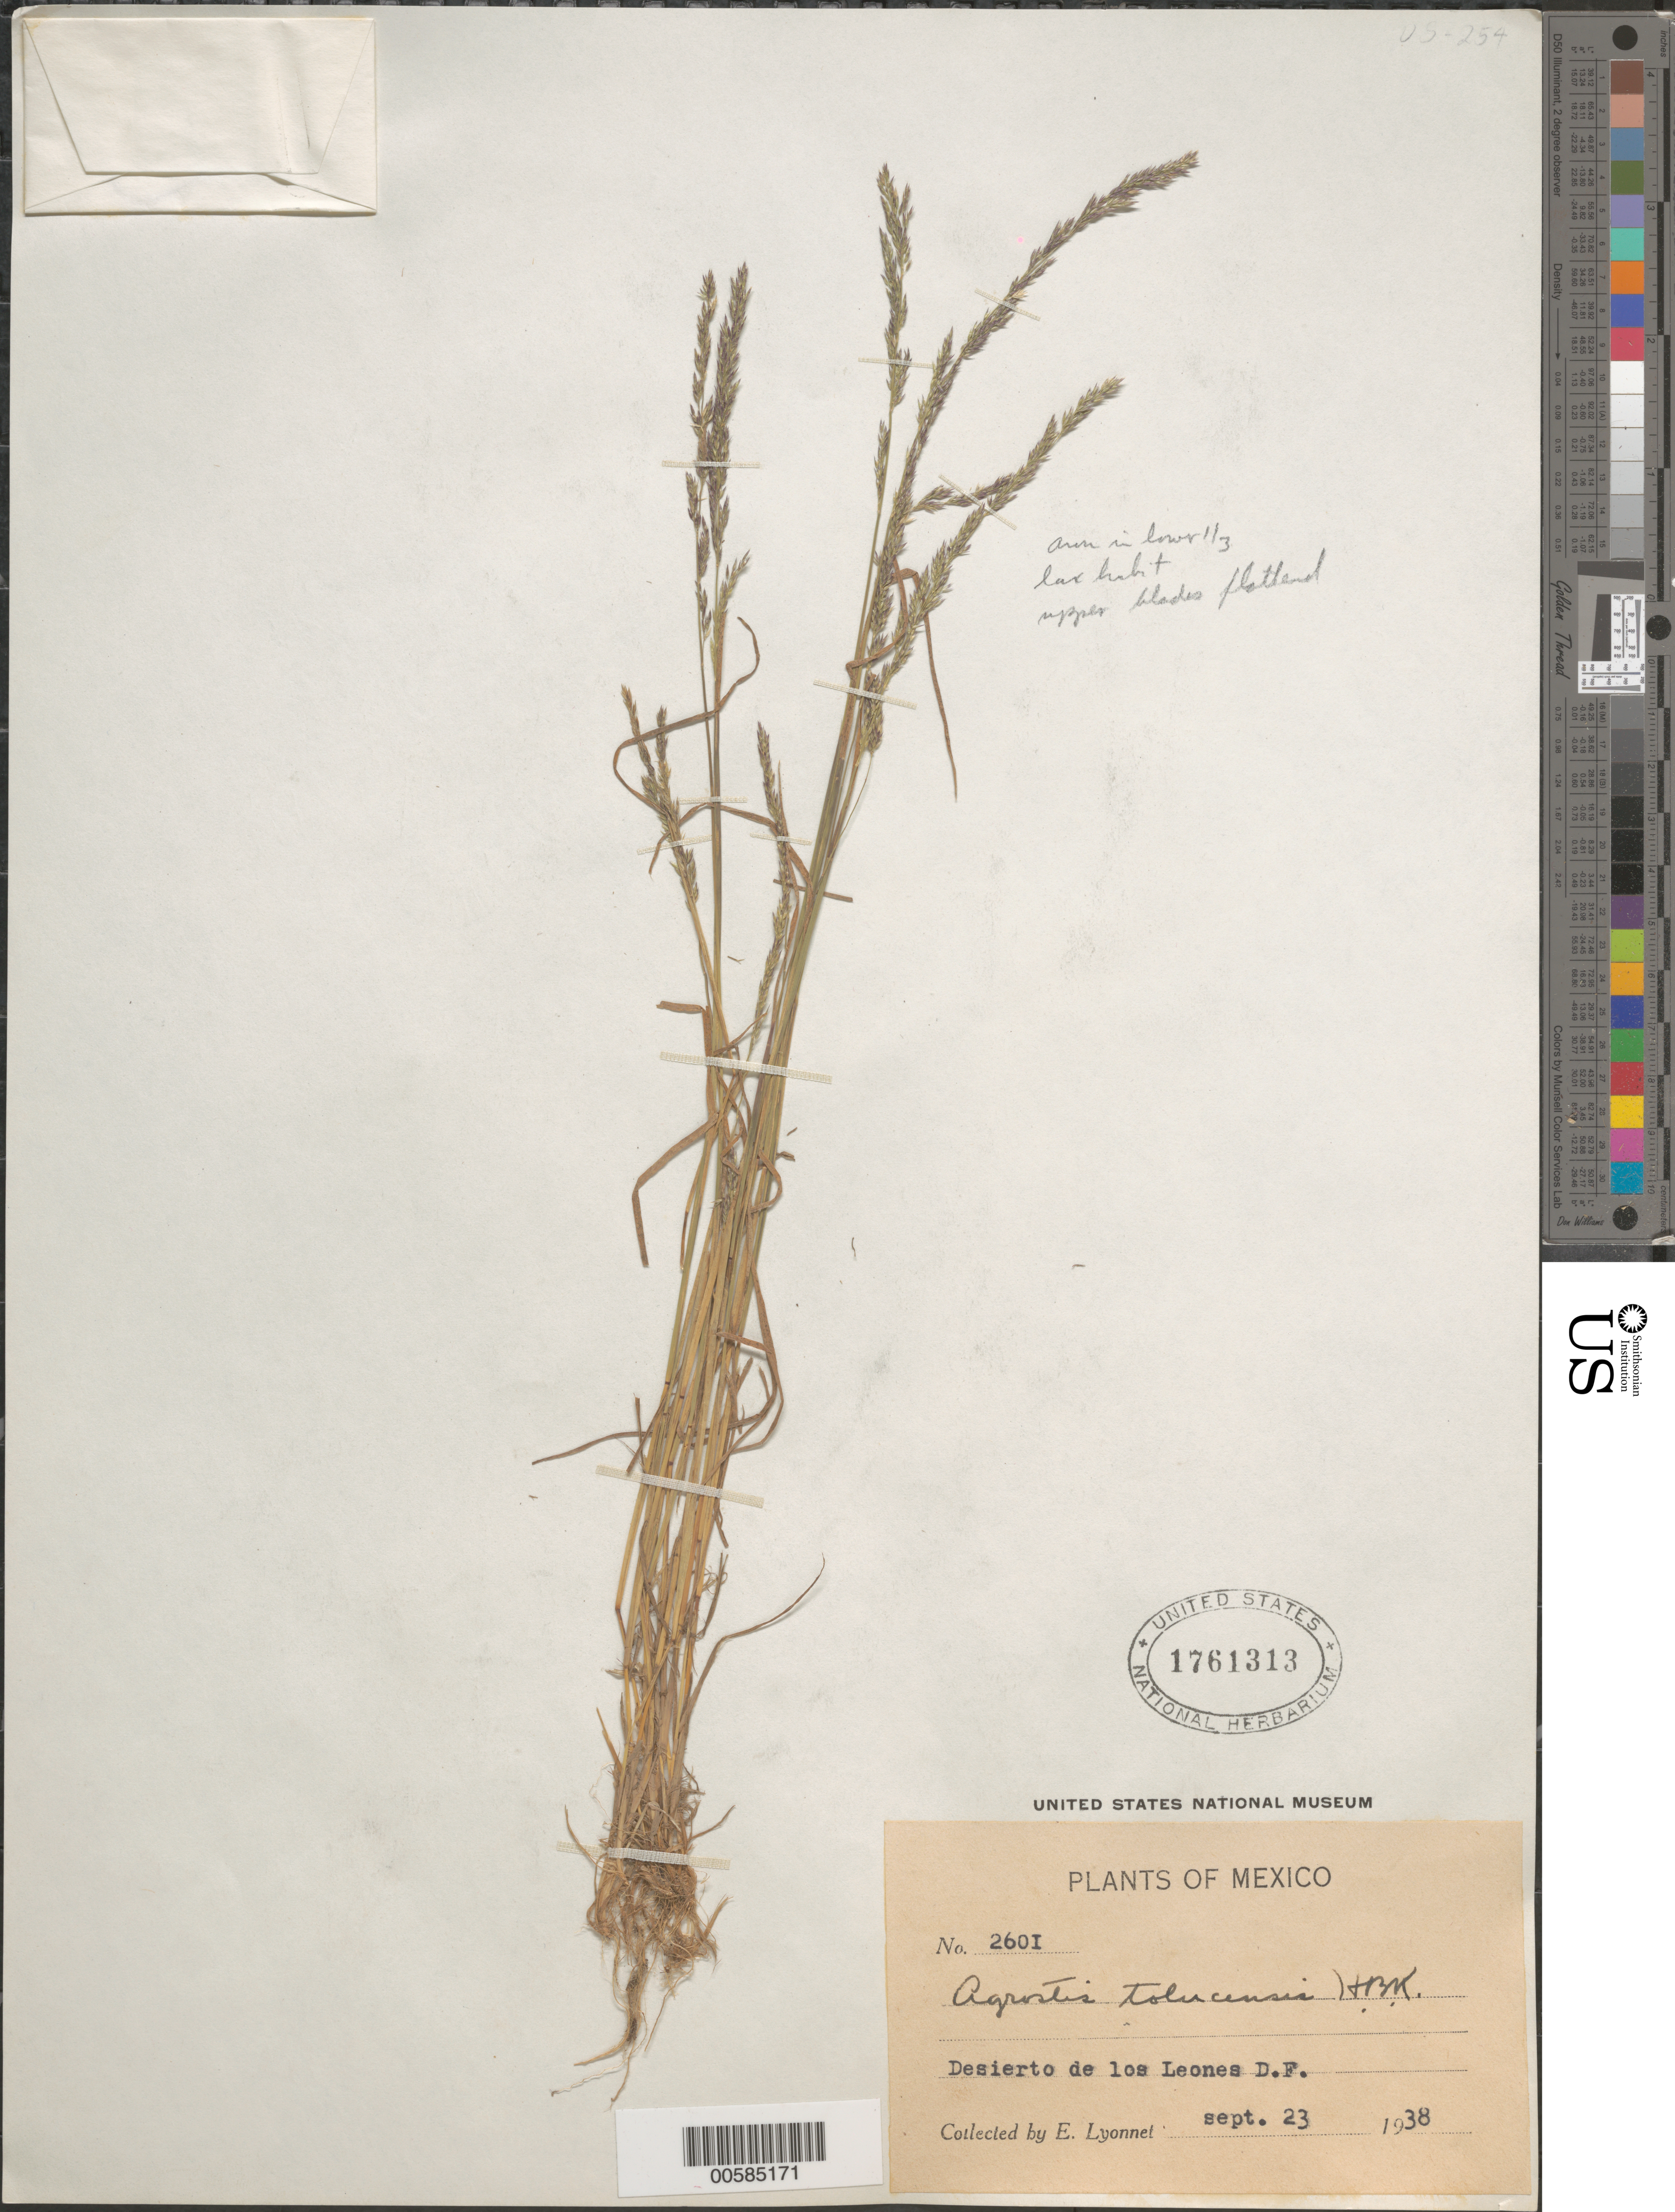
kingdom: Plantae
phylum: Tracheophyta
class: Liliopsida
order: Poales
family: Poaceae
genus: Agrostis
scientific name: Agrostis tolucensis Kunth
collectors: Bro. E. Lyonnet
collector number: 2601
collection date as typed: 23 Sep 1938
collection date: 1938-09-23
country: Mexico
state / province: Distrito Federal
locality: Desierto de Los Leones.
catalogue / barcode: US 1761313